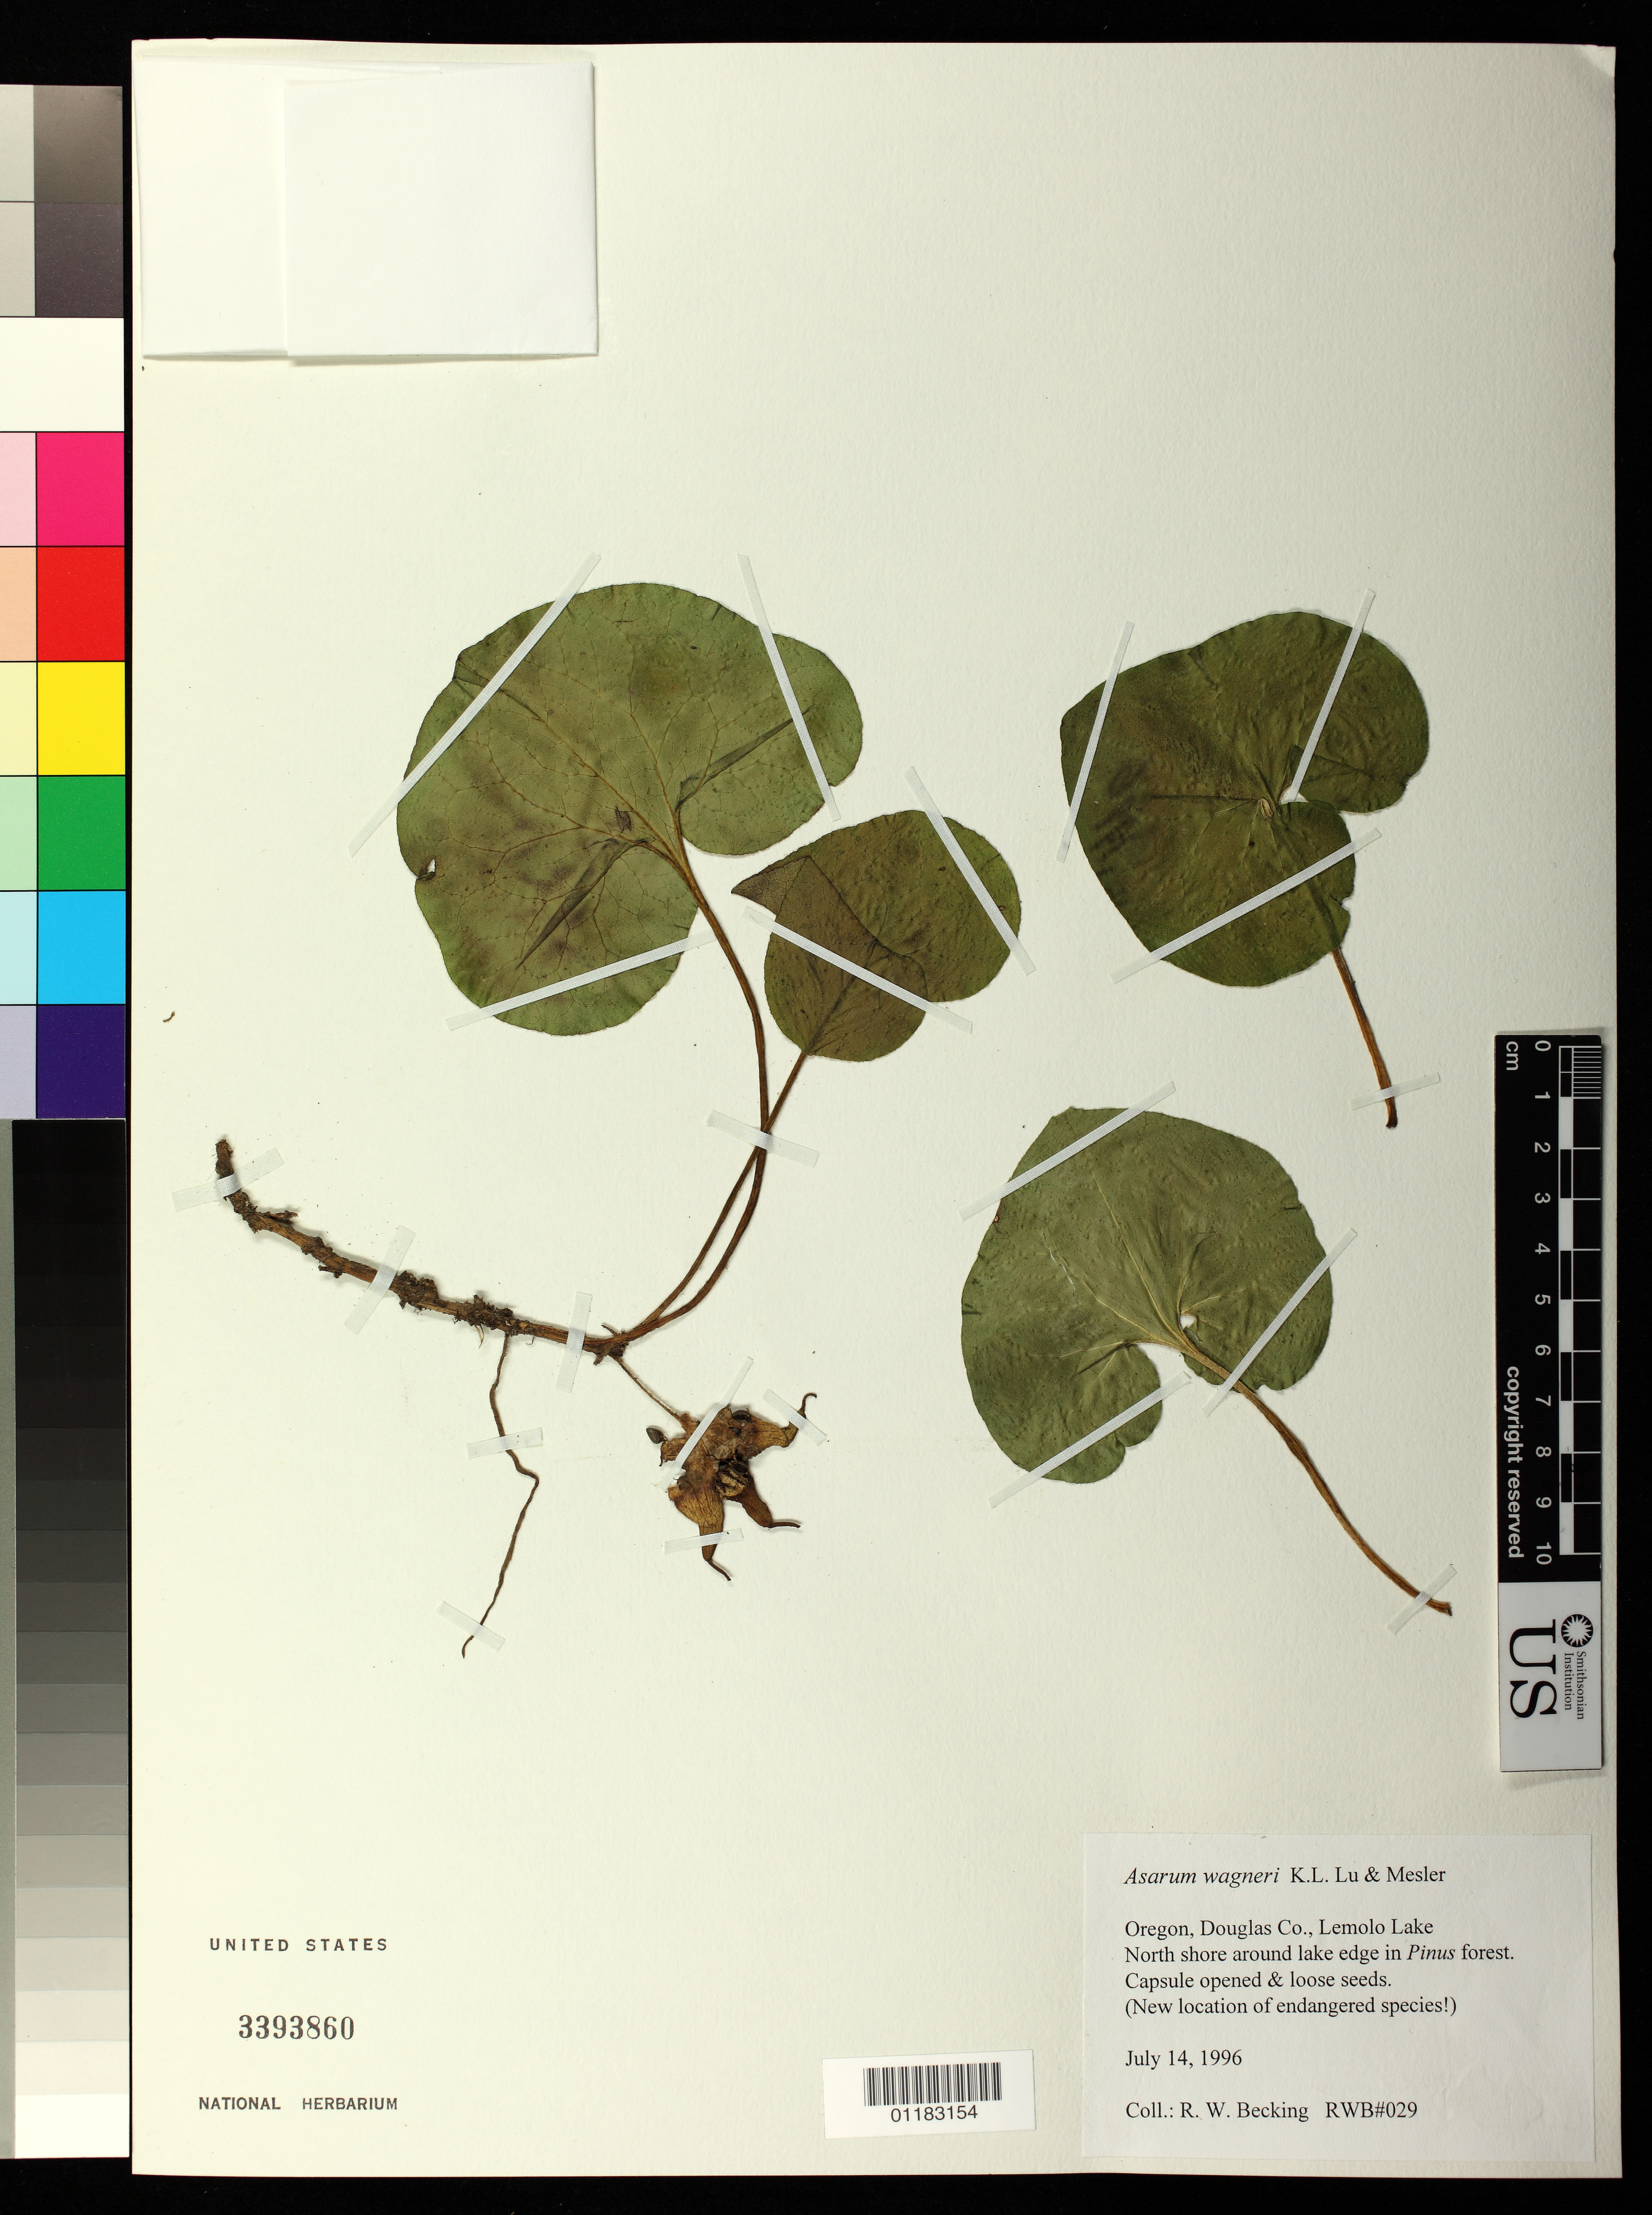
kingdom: Plantae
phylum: Tracheophyta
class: Magnoliopsida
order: Piperales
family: Aristolochiaceae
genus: Asarum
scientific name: Asarum wagneri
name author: Lu & Mesler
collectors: R. Becking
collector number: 29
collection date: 1996-07-14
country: United States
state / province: Oregon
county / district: Douglas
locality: Douglas County, Lemolo Lake north shore around lake edge.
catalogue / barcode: US 3393860